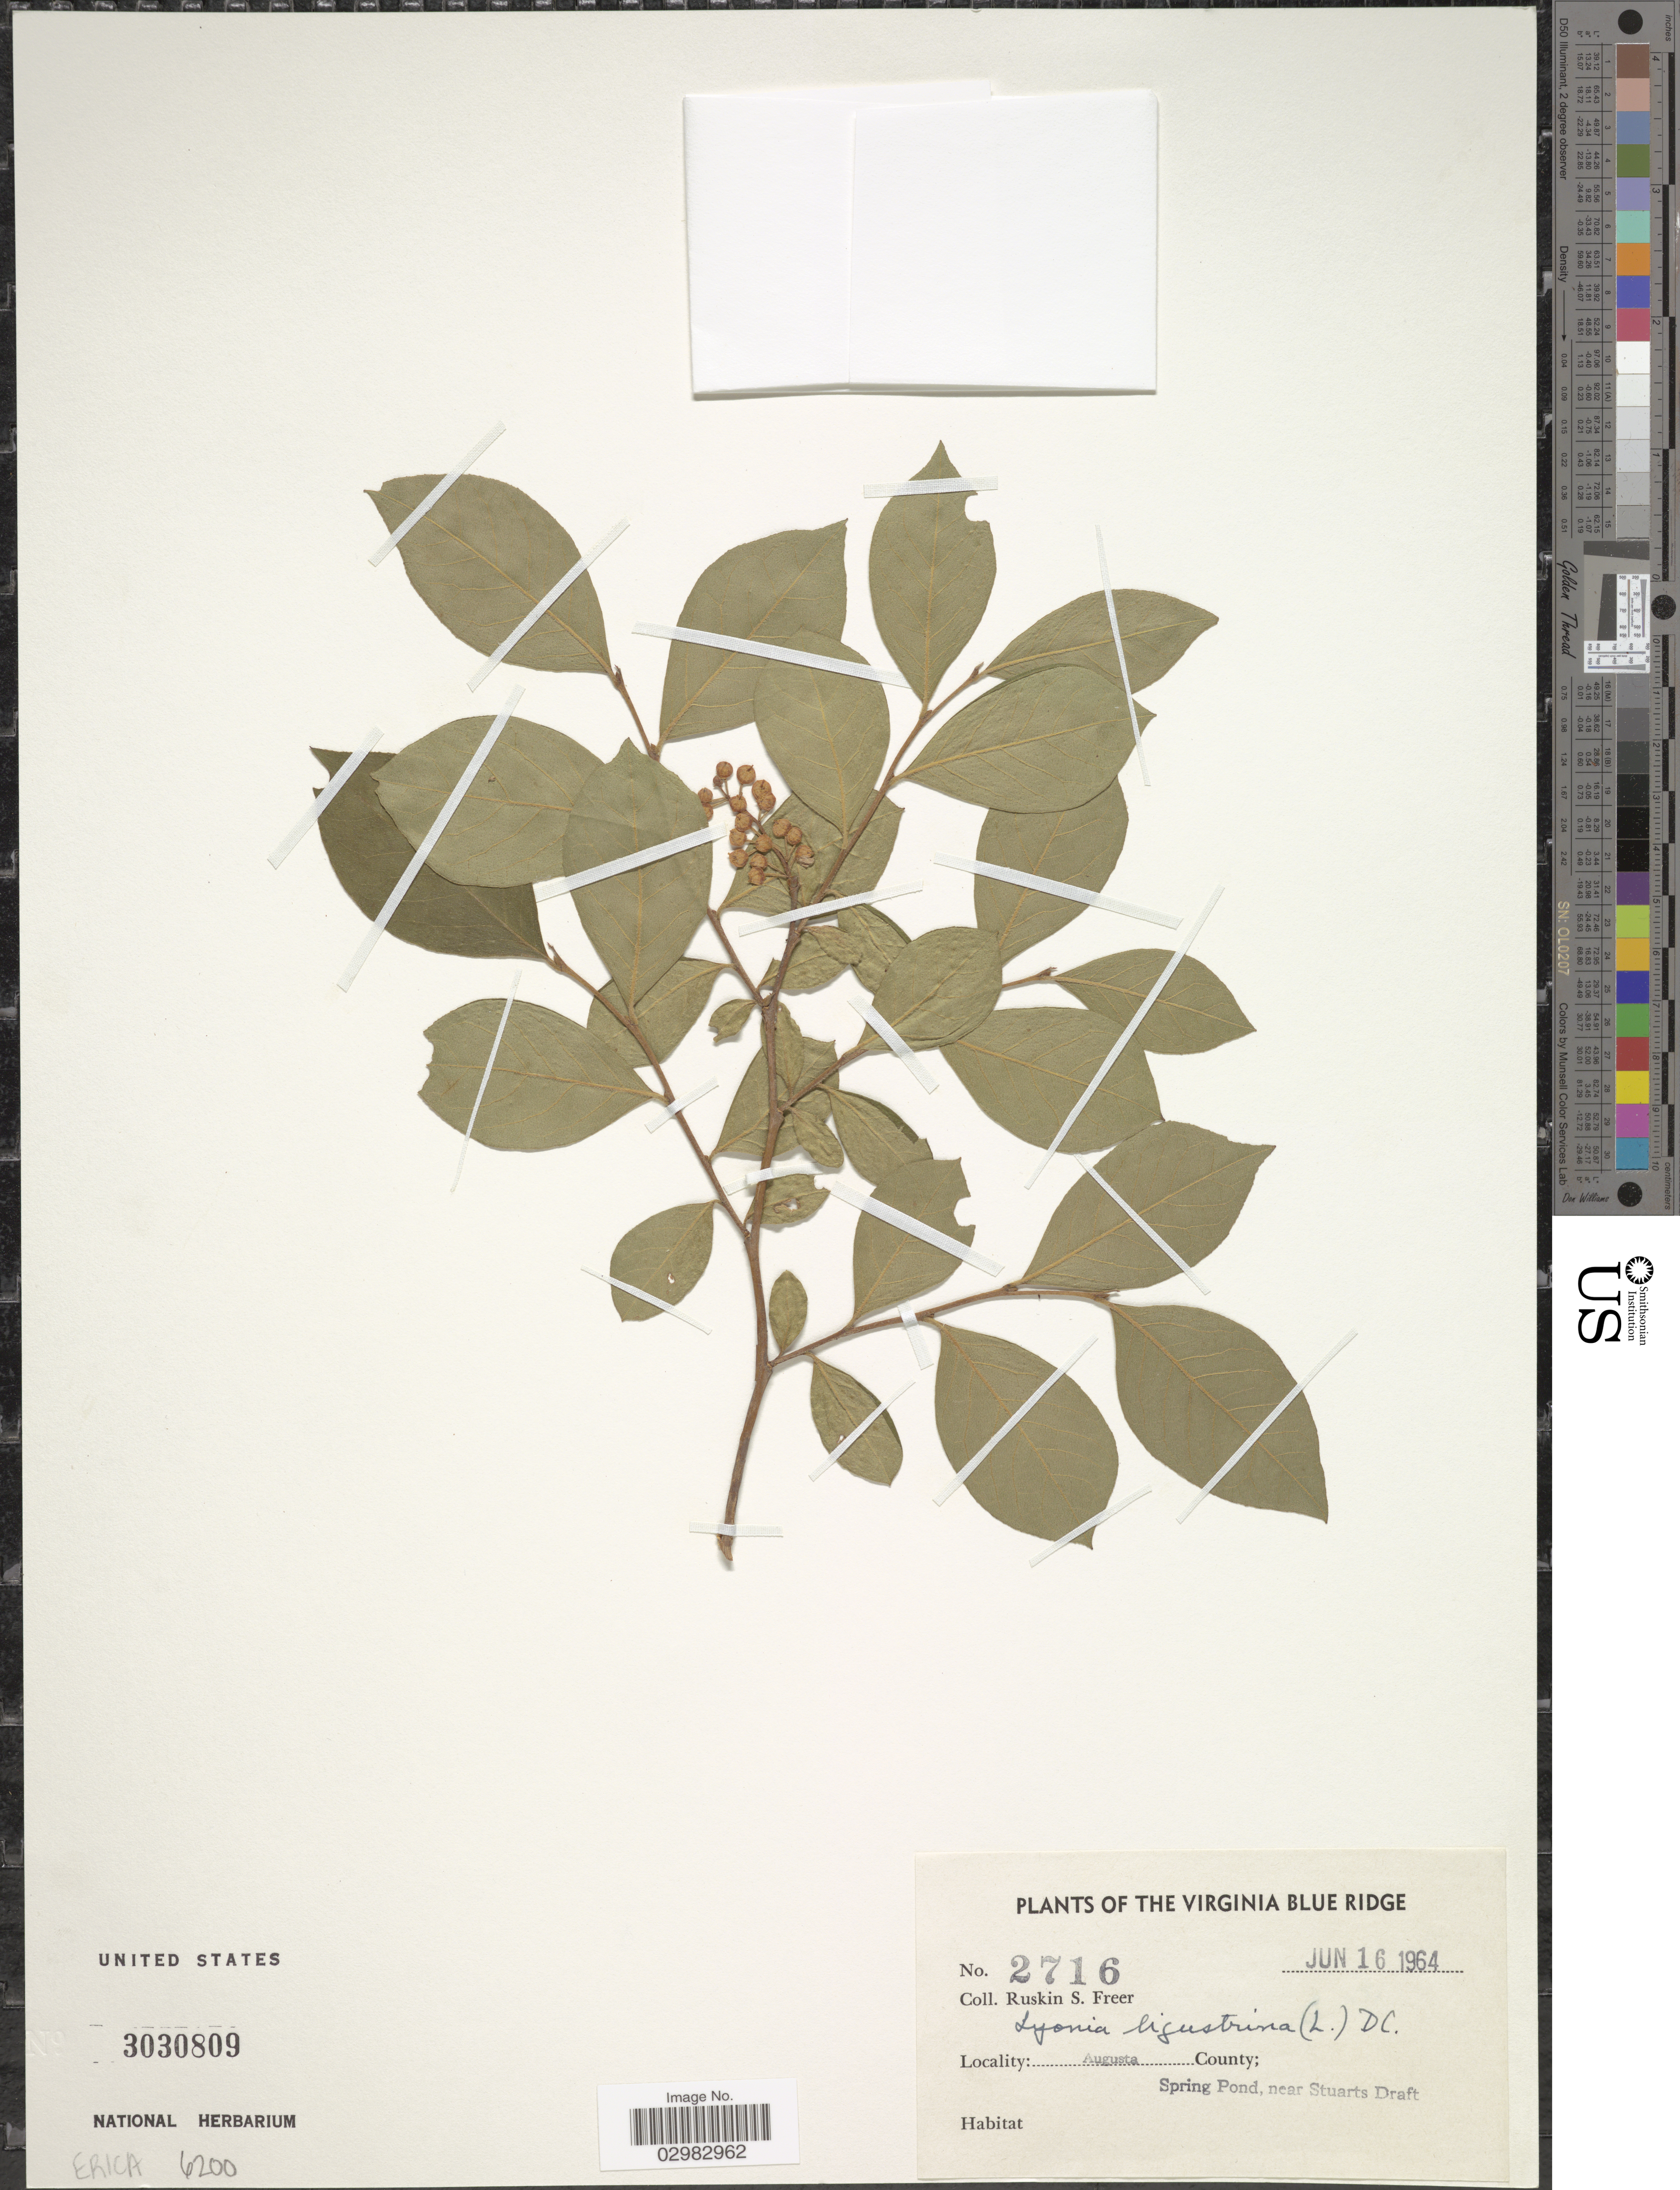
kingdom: Plantae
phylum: Tracheophyta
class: Magnoliopsida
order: Ericales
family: Ericaceae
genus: Lyonia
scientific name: Lyonia ligustrina var. ligustrina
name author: (L.) DC.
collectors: R. Freer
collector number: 2716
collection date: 1964-06-16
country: United States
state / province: Virginia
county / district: Augusta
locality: Virginia Blue Ridge, Augusta County; Spring Pond, near Stuarts Draft.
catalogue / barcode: US 3030809